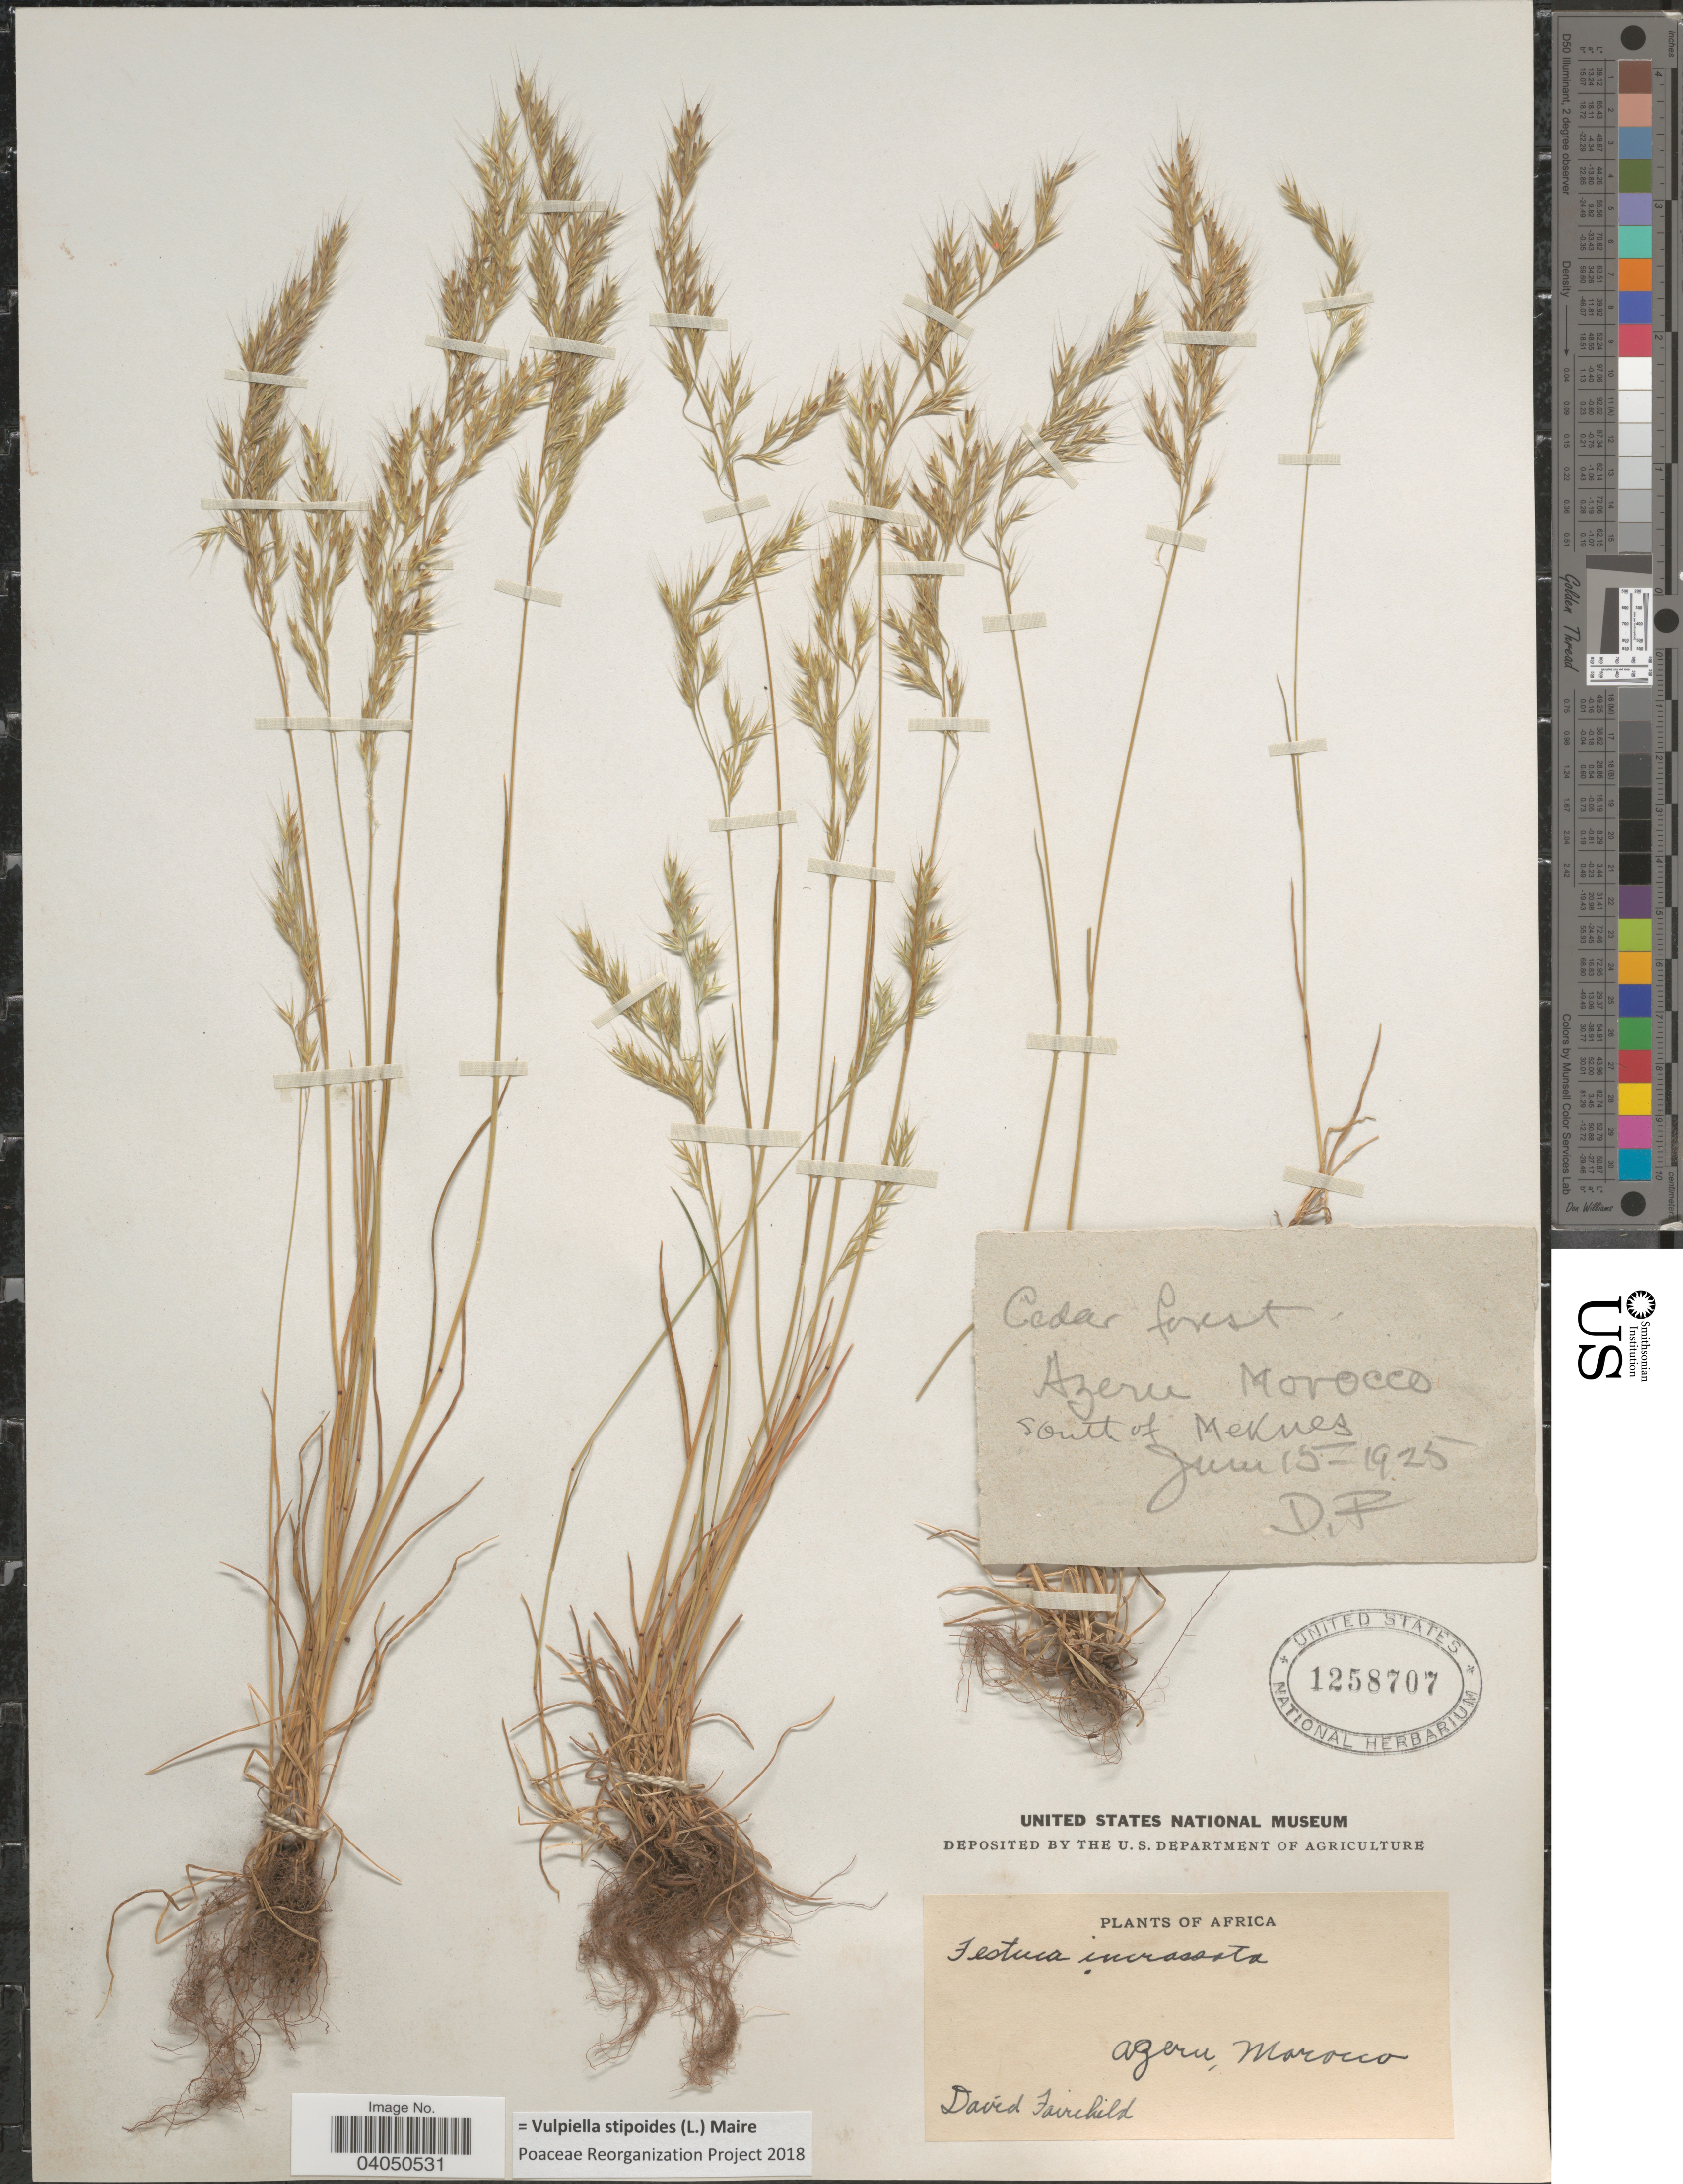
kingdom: Plantae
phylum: Tracheophyta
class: Liliopsida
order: Poales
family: Poaceae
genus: Vulpiella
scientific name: Vulpiella stipoides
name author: (L.) Maire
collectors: D. Fairchild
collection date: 1925-06-15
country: Morocco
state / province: Meknès-Tafilalet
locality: Azeru. South of Meknes.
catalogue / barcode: US 1258707